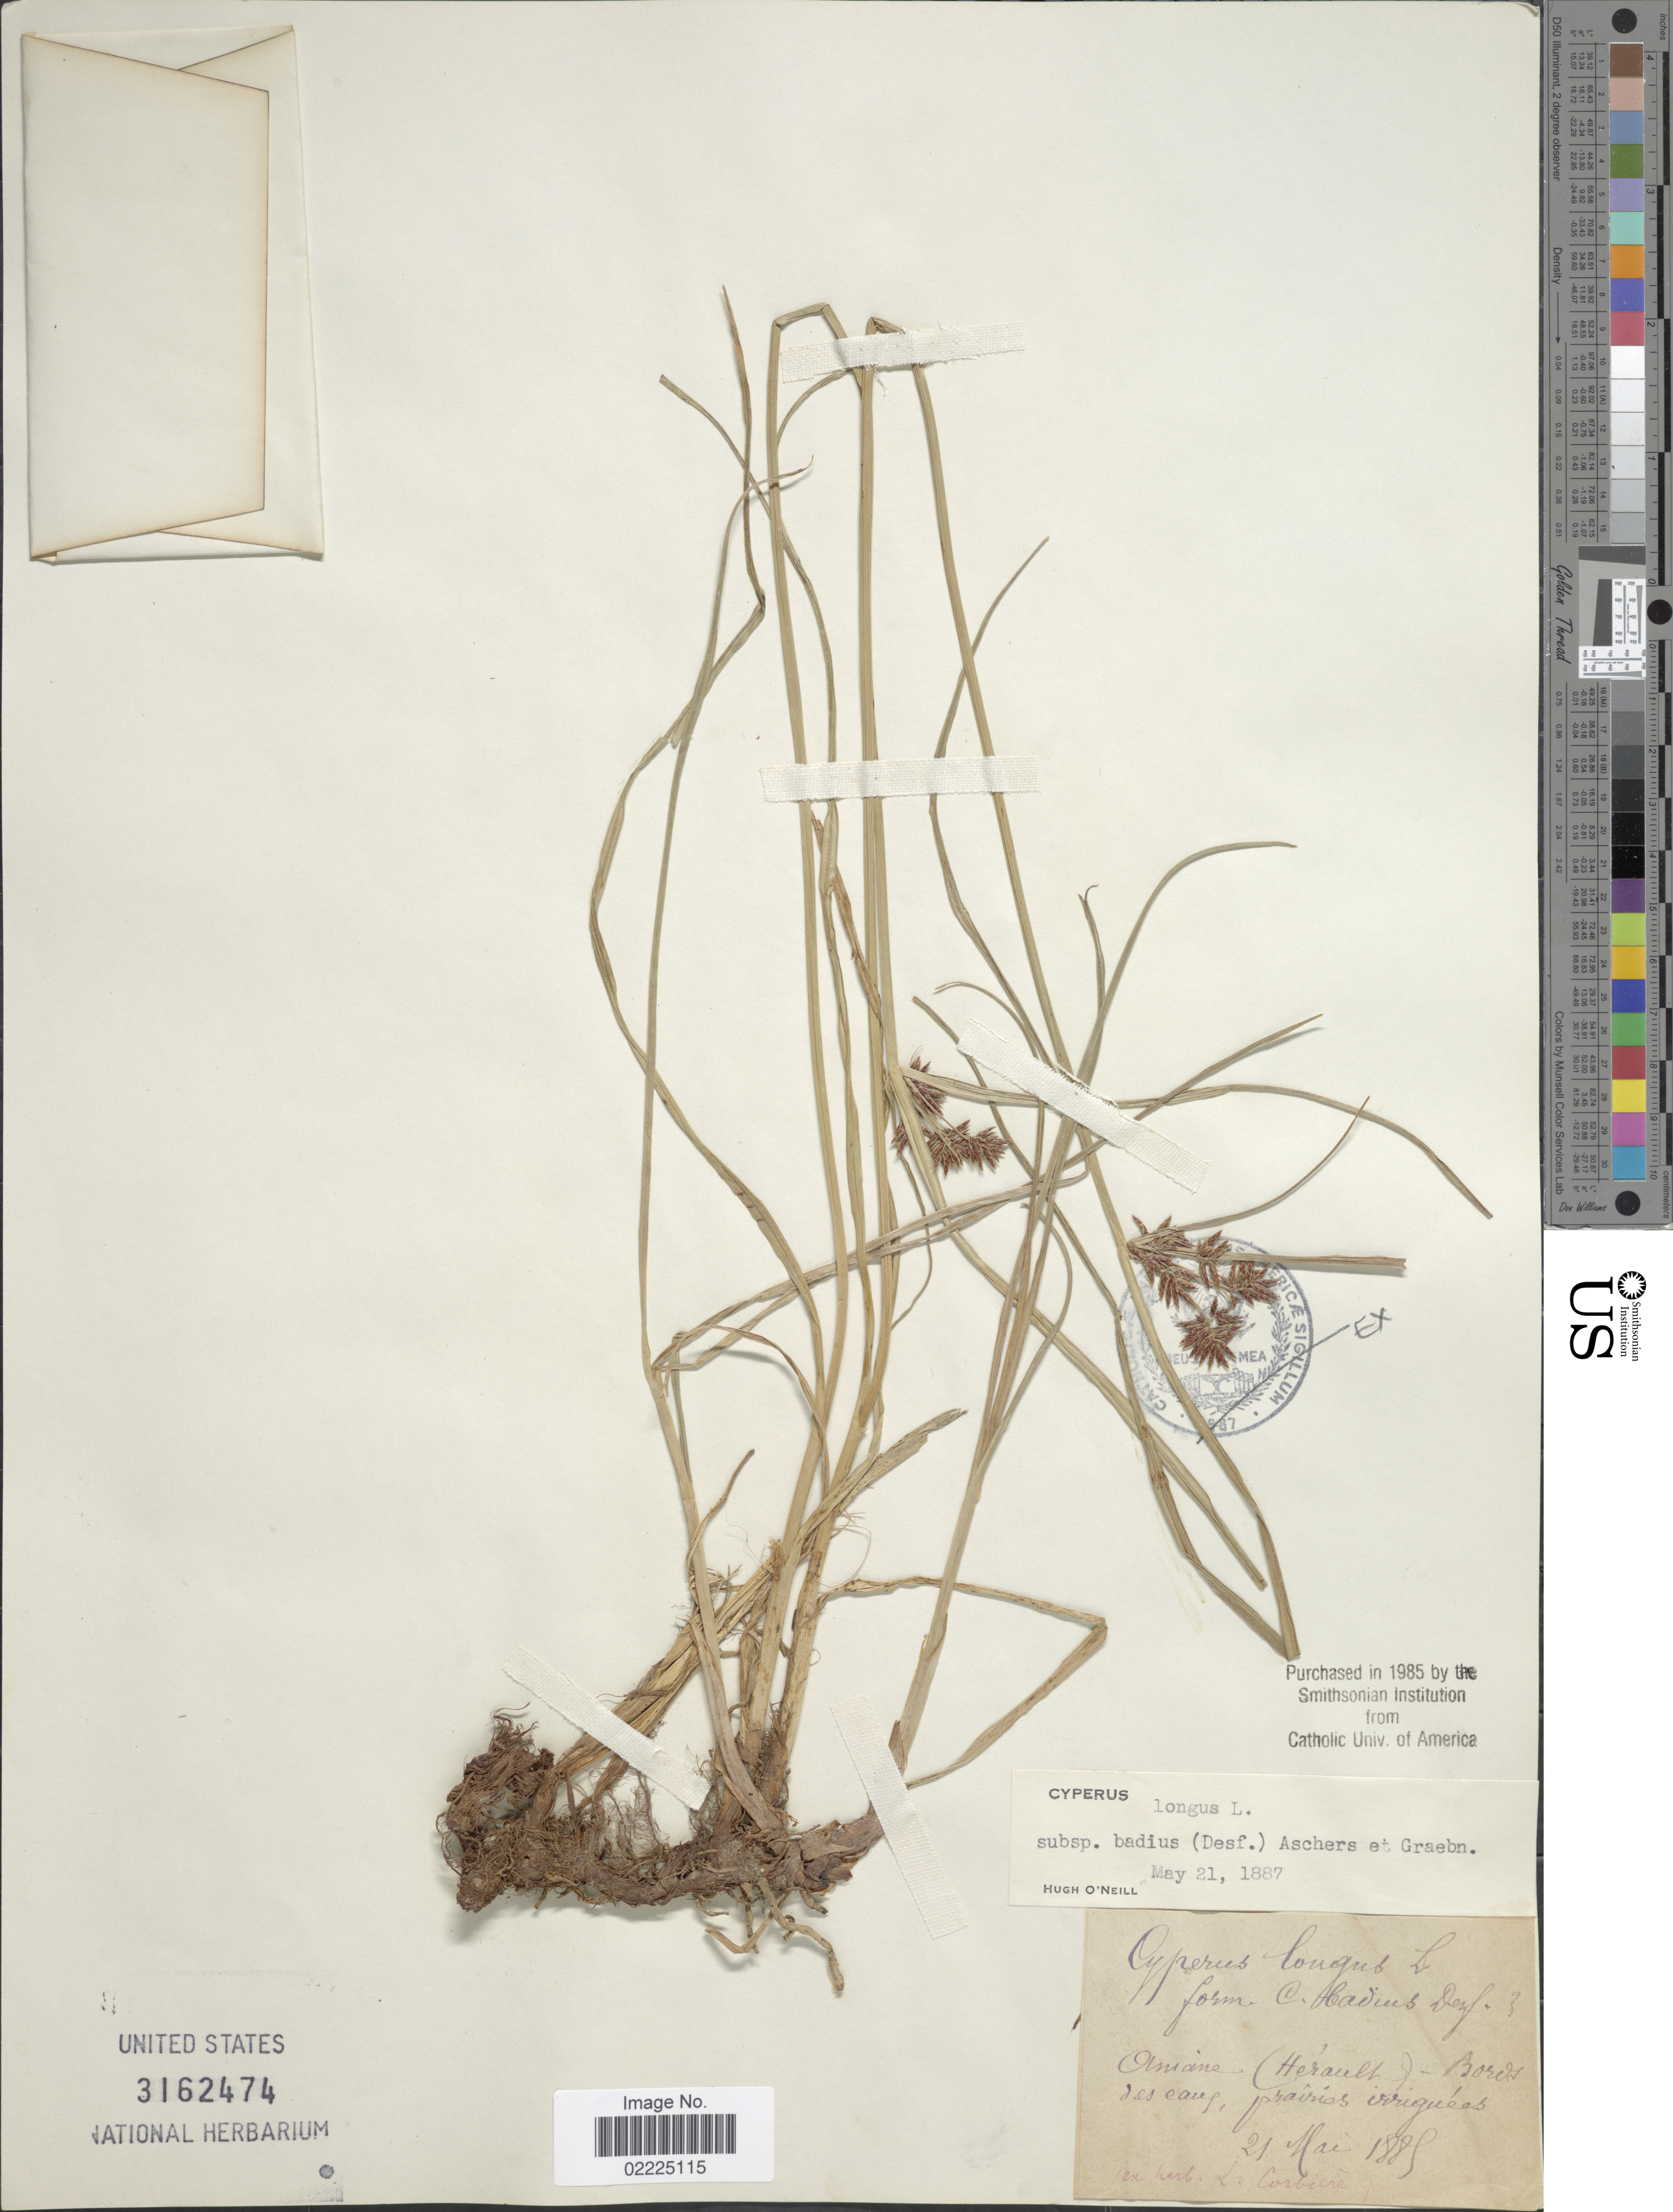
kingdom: Plantae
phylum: Tracheophyta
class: Liliopsida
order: Poales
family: Cyperaceae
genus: Cyperus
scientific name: Cyperus longus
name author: L.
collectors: L. Corbière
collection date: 1887-05-21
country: France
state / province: Occitanie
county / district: Hérault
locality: Oniame (Herault) Bords des eaux, prairies irriguees [interpreted]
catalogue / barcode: US 3162474